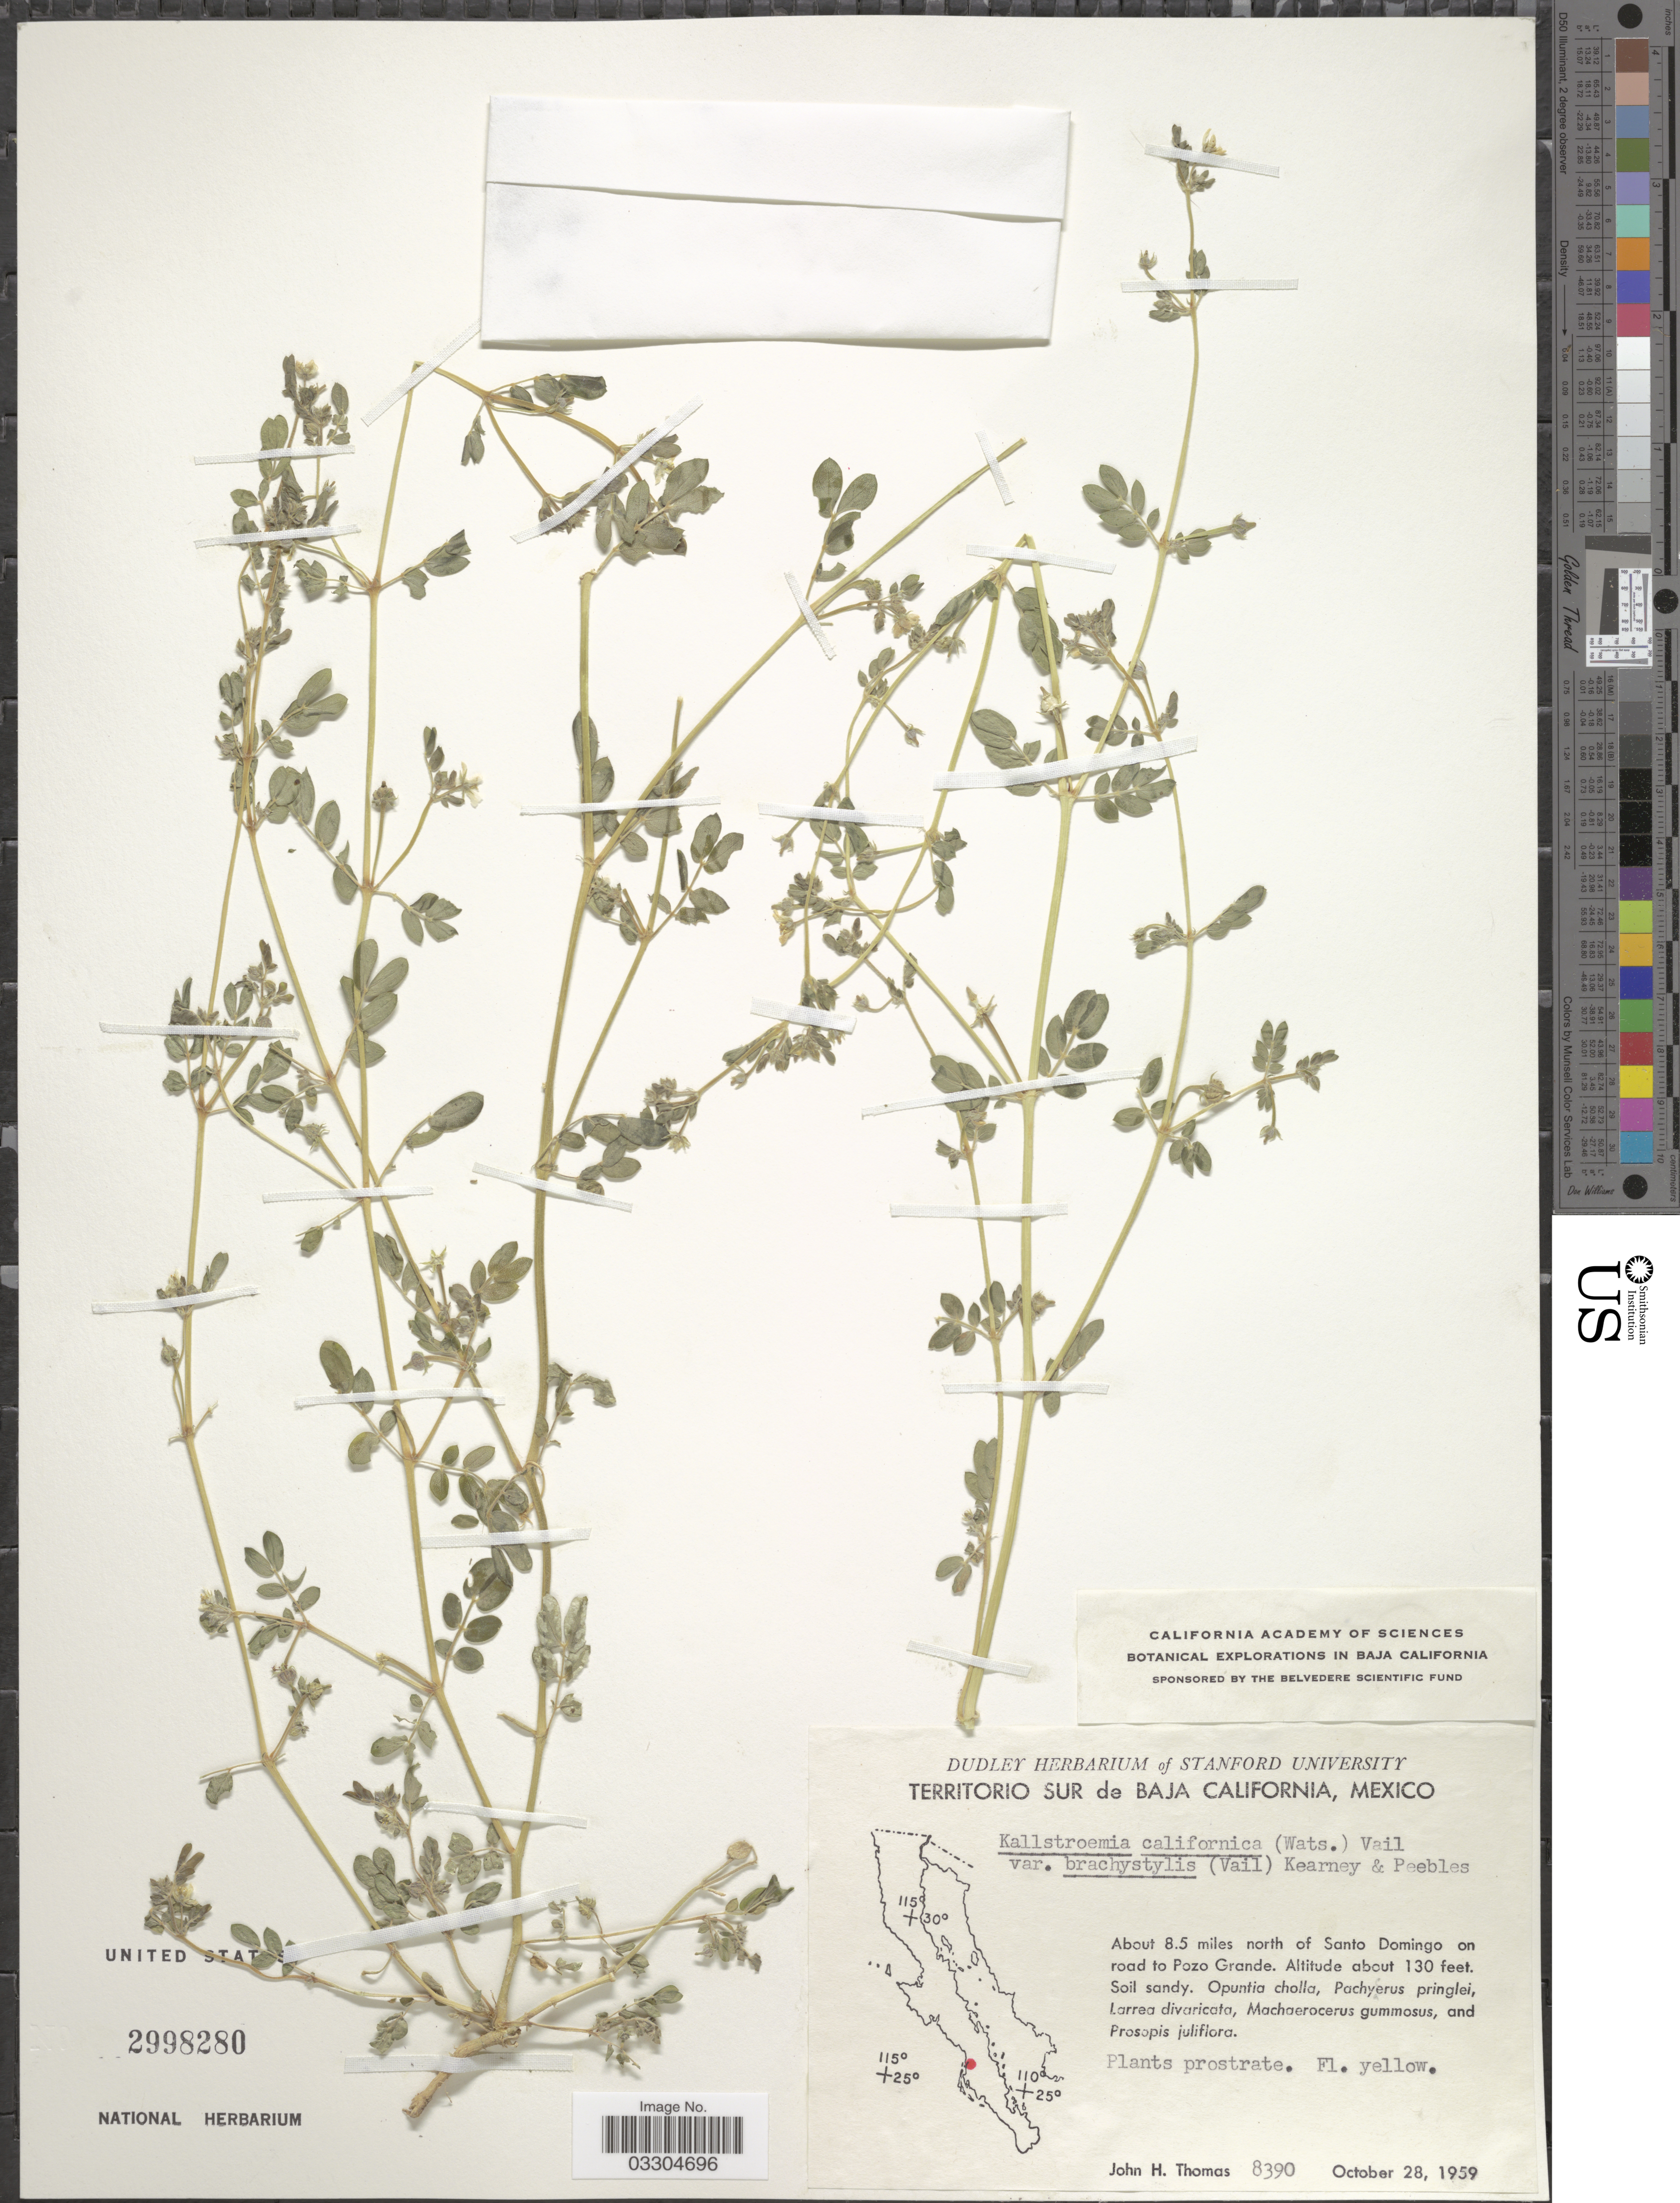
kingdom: Plantae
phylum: Tracheophyta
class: Magnoliopsida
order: Zygophyllales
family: Zygophyllaceae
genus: Kallstroemia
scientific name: Kallstroemia californica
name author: (S. Watson) Vail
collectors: J. H. Thomas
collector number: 8390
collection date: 1959-10-28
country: Mexico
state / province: Baja California Sur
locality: Territorio Sur de Baja California. About 8.5 miles north of Santo Domingo on road to Pozo Grande.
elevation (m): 40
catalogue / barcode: US 2998280